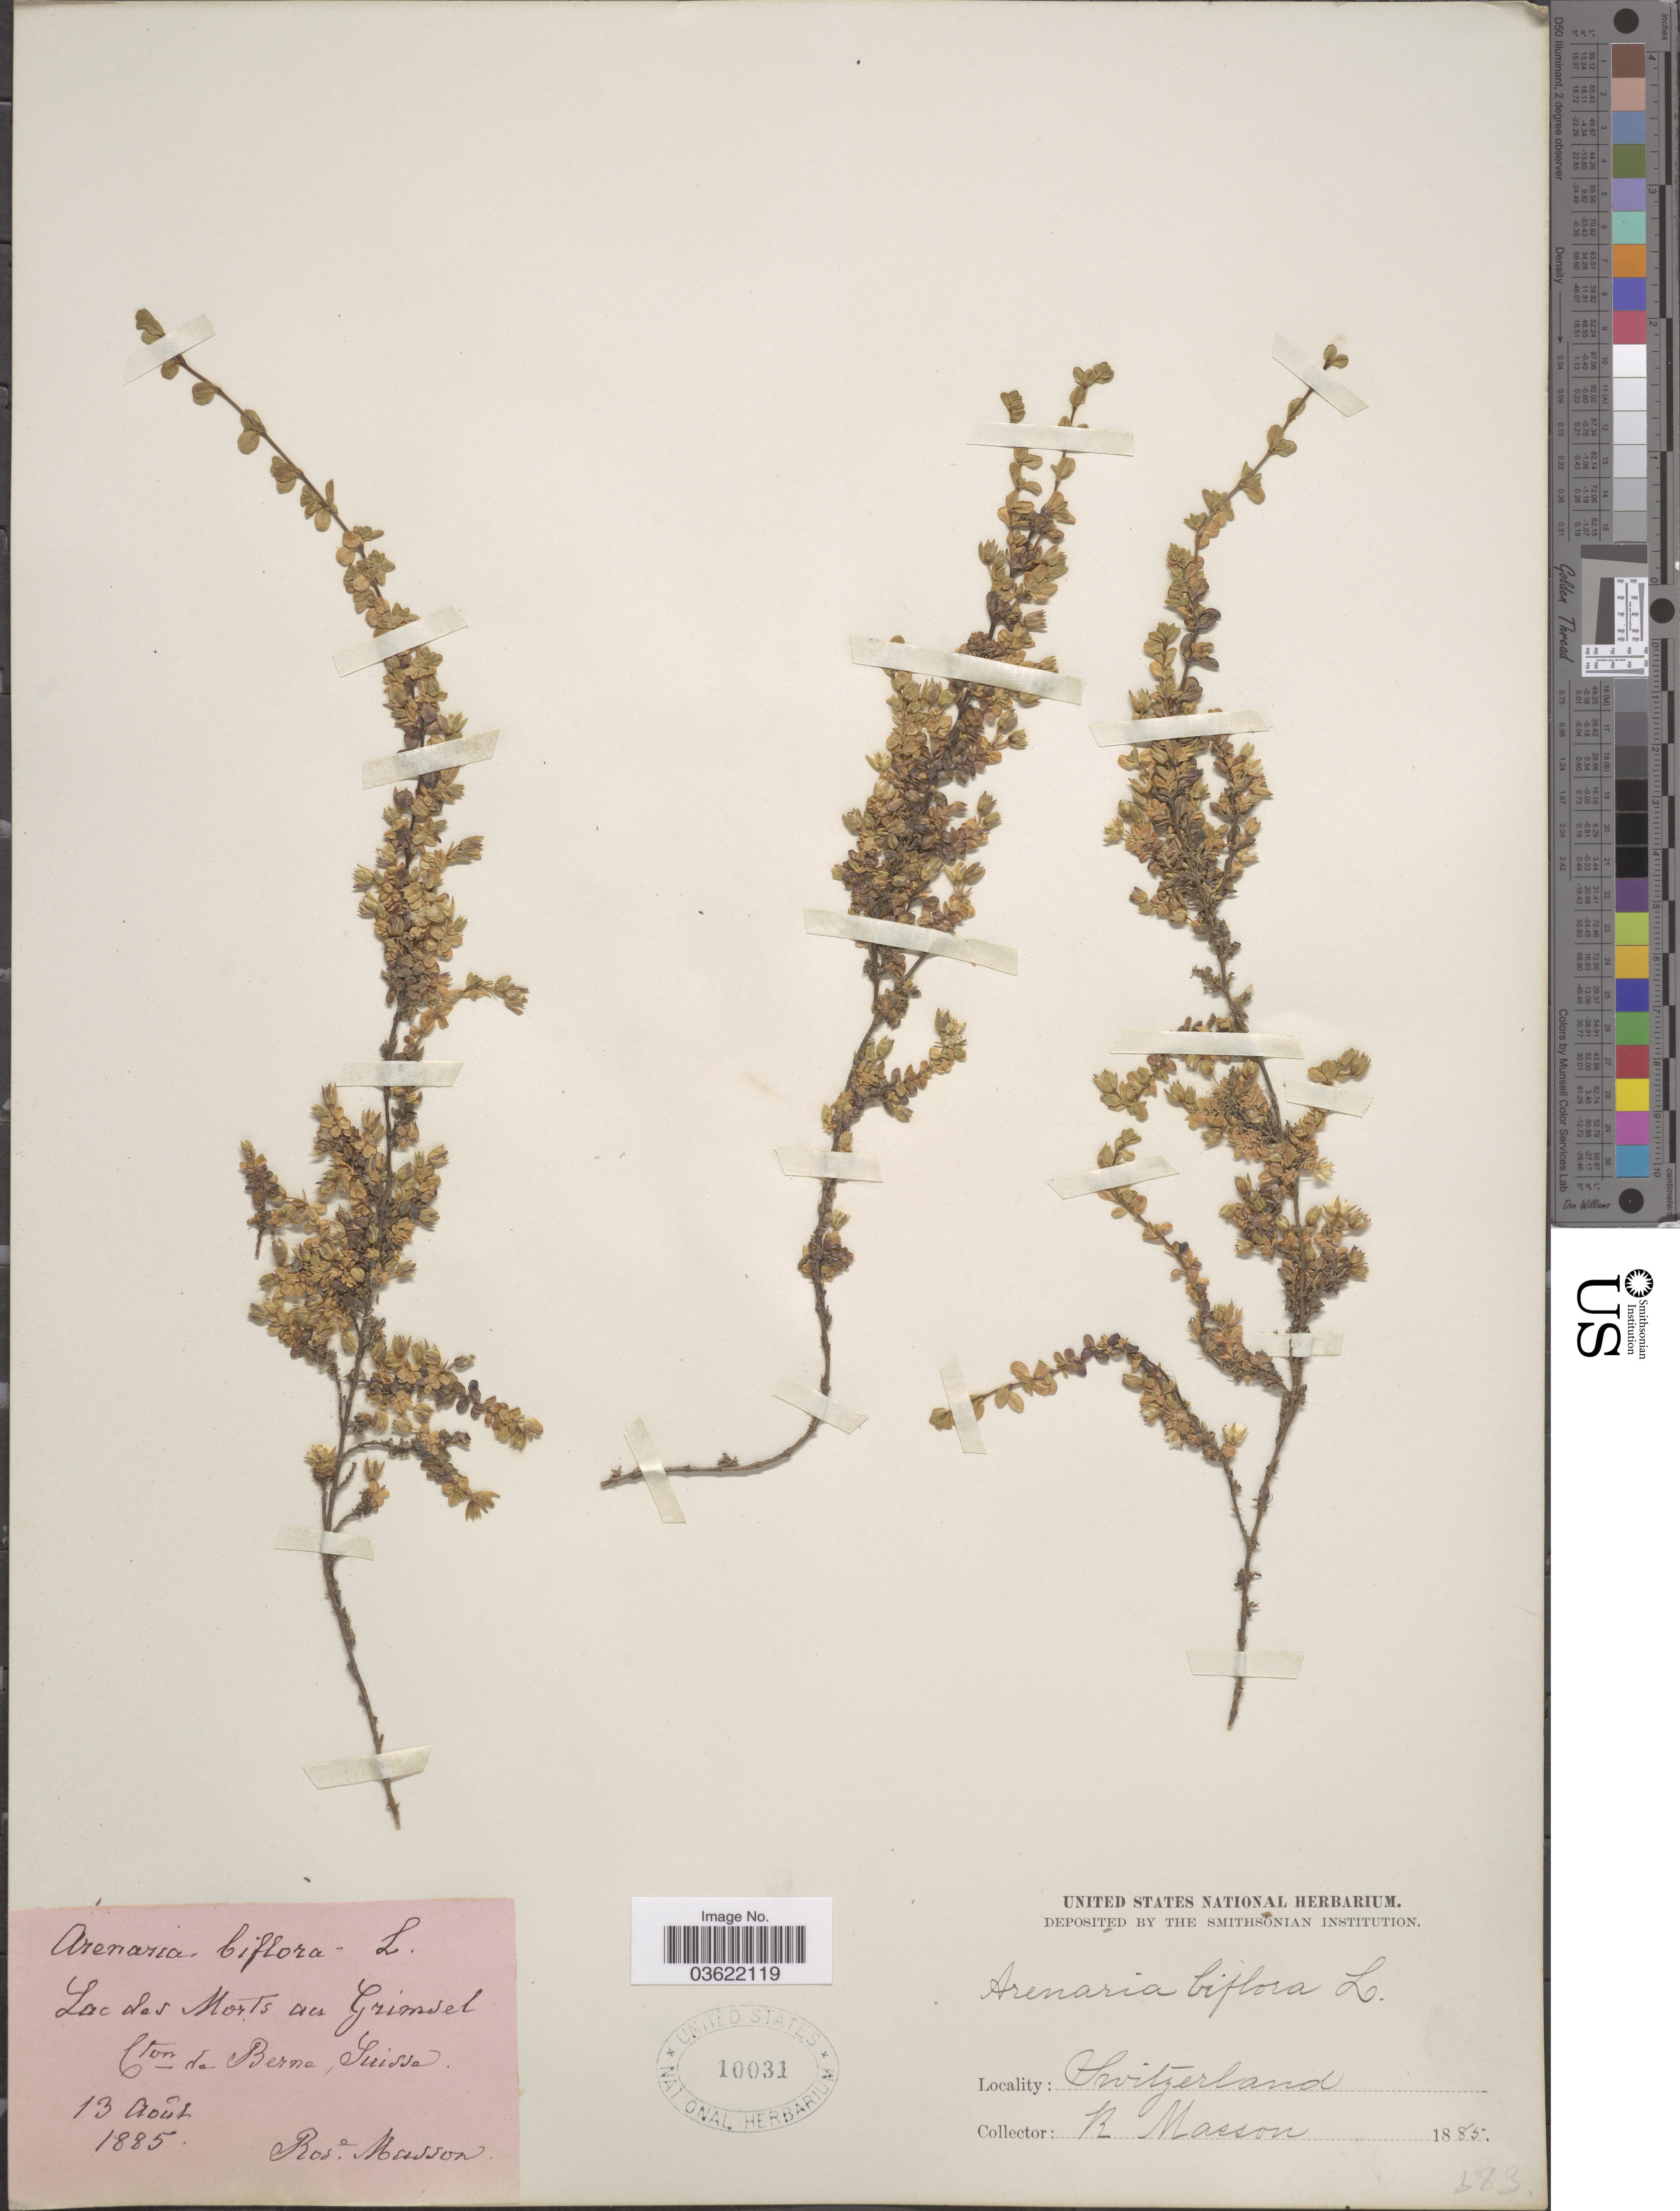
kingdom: Plantae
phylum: Tracheophyta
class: Magnoliopsida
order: Caryophyllales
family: Caryophyllaceae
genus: Arenaria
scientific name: Arenaria biflora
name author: L.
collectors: R. Masson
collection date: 1885-08-13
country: Switzerland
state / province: Bern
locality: Lac des Morts au Grimsel Cton de Berne, Suisse.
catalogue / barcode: US 10031